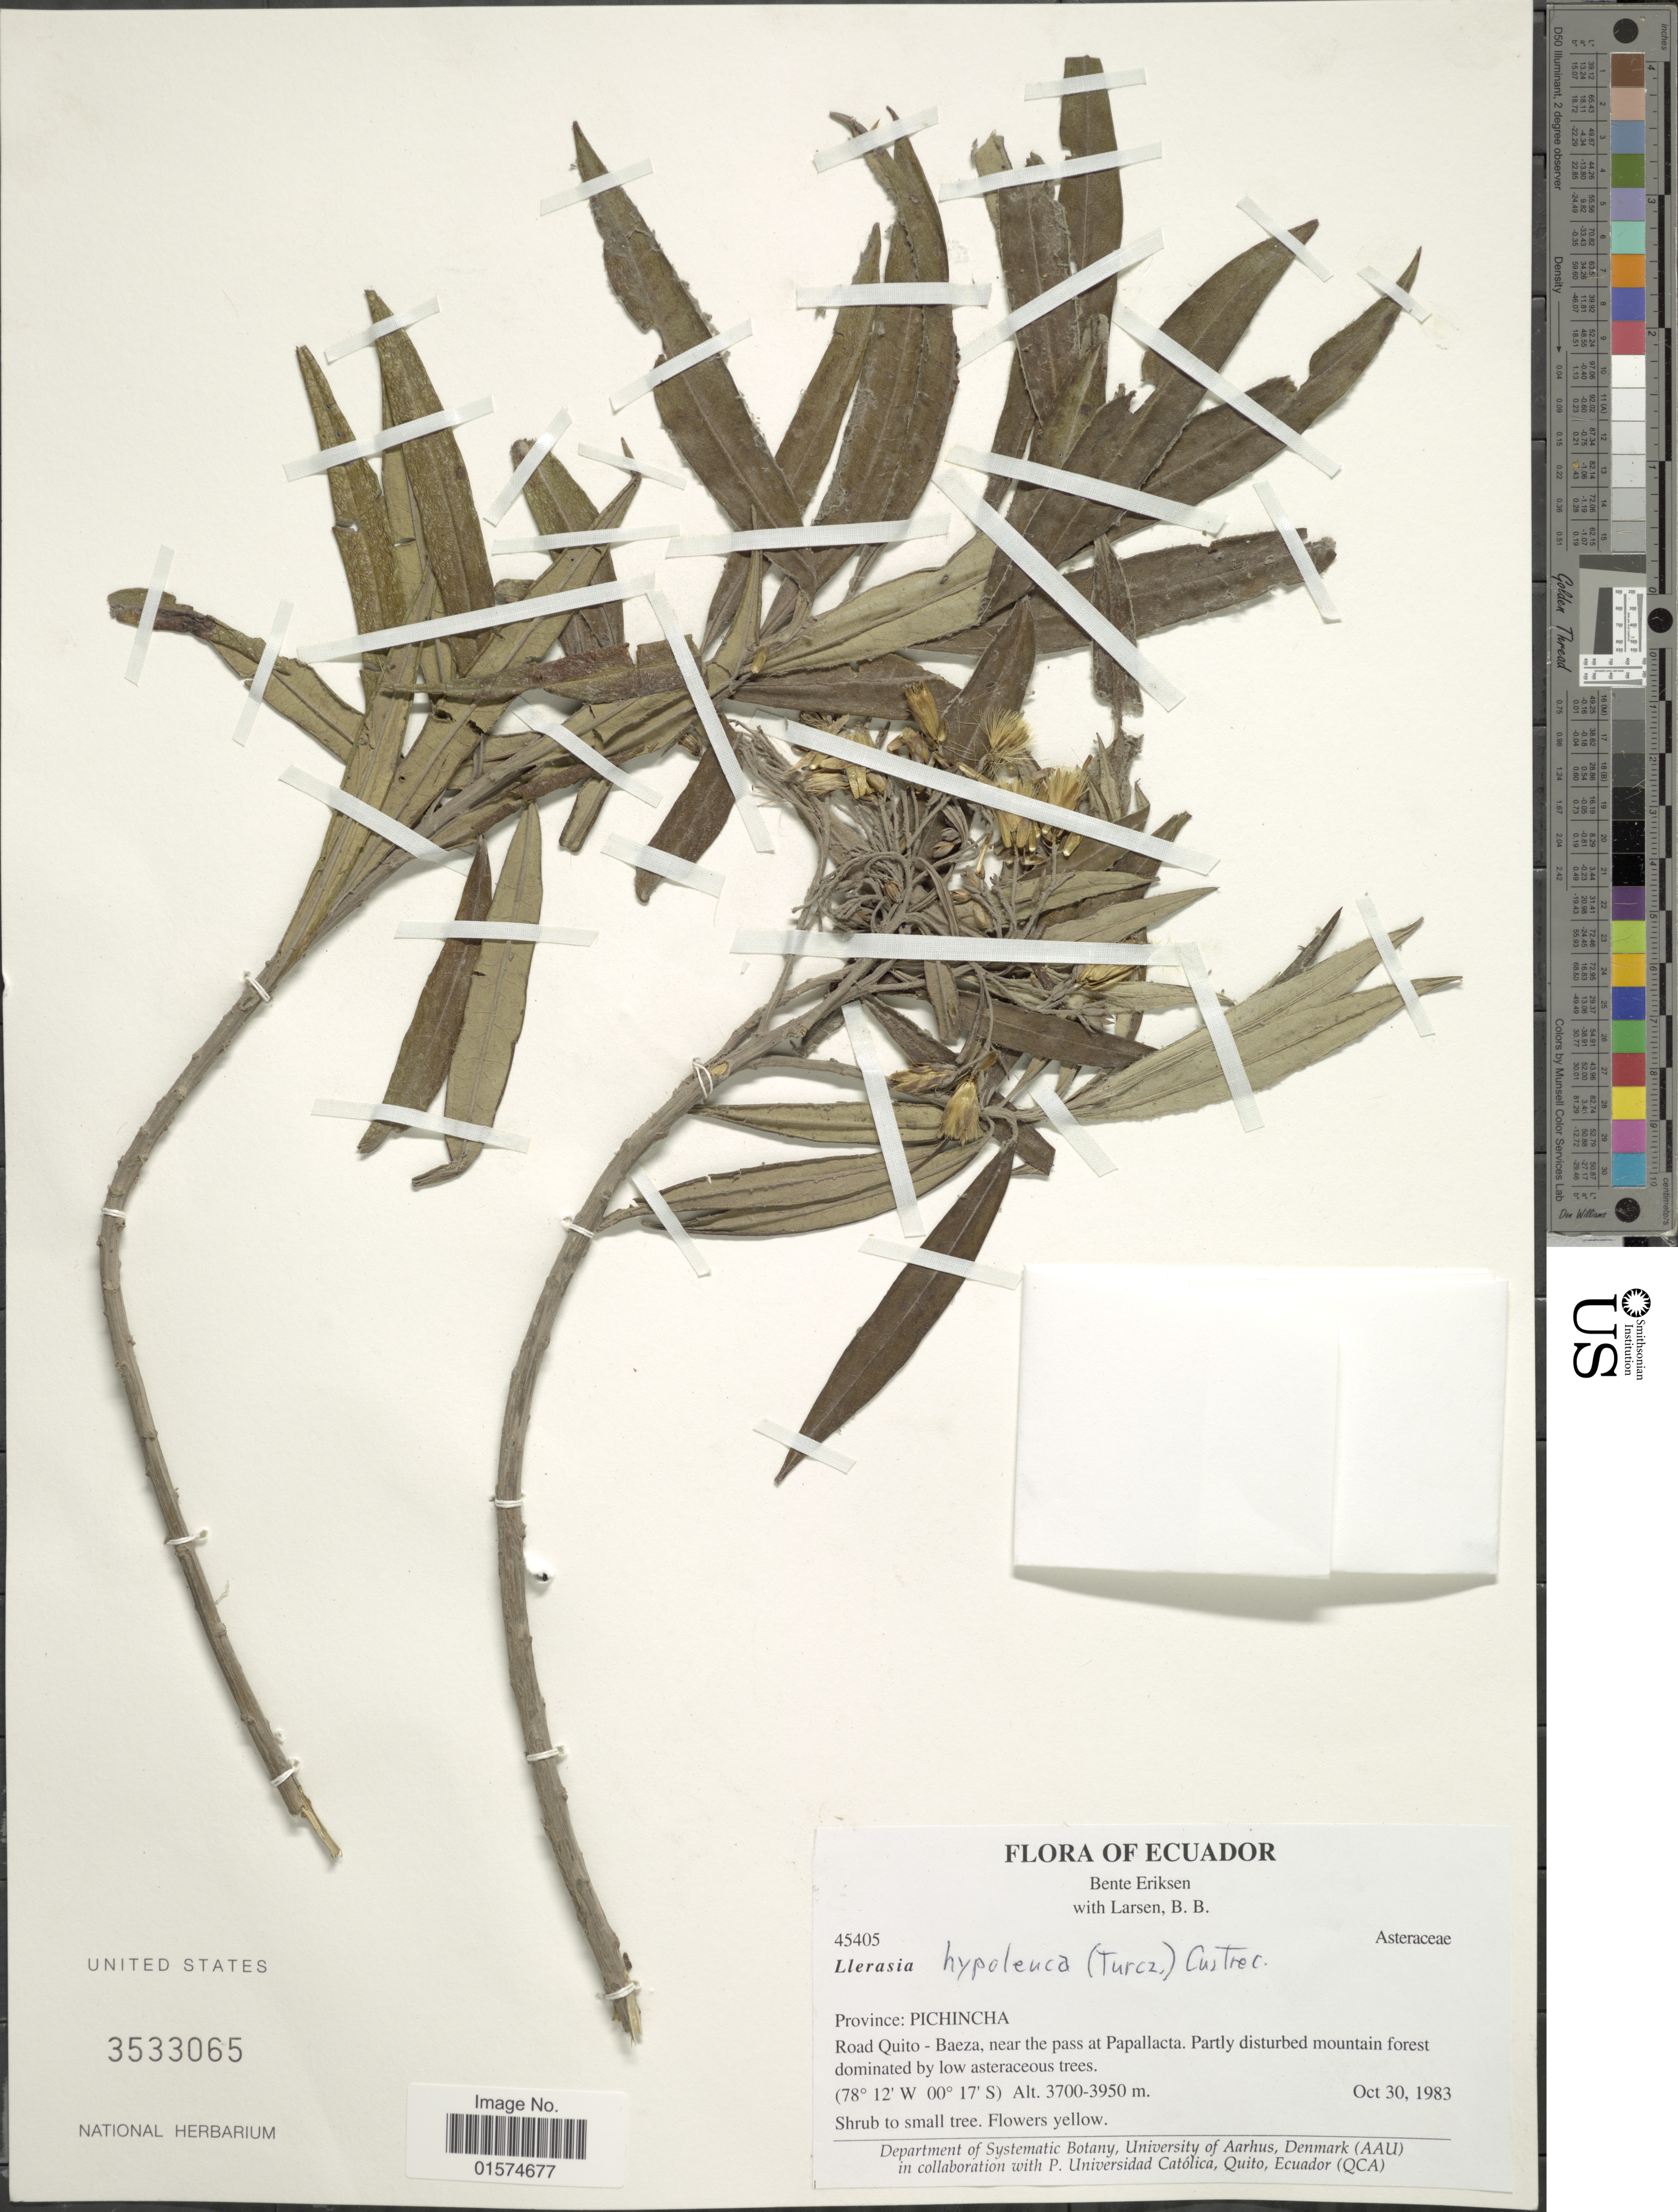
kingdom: Plantae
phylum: Tracheophyta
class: Magnoliopsida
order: Asterales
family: Asteraceae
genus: Llerasia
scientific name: Llerasia hypoleuca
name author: (Turcz.) Cuatrec.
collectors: B. Eriksen & B. Larsen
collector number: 45405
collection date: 1983-10-30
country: Ecuador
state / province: Pichincha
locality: Road Quito - Baeza, near the pass at Papallacta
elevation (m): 3700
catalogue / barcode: US 3533065